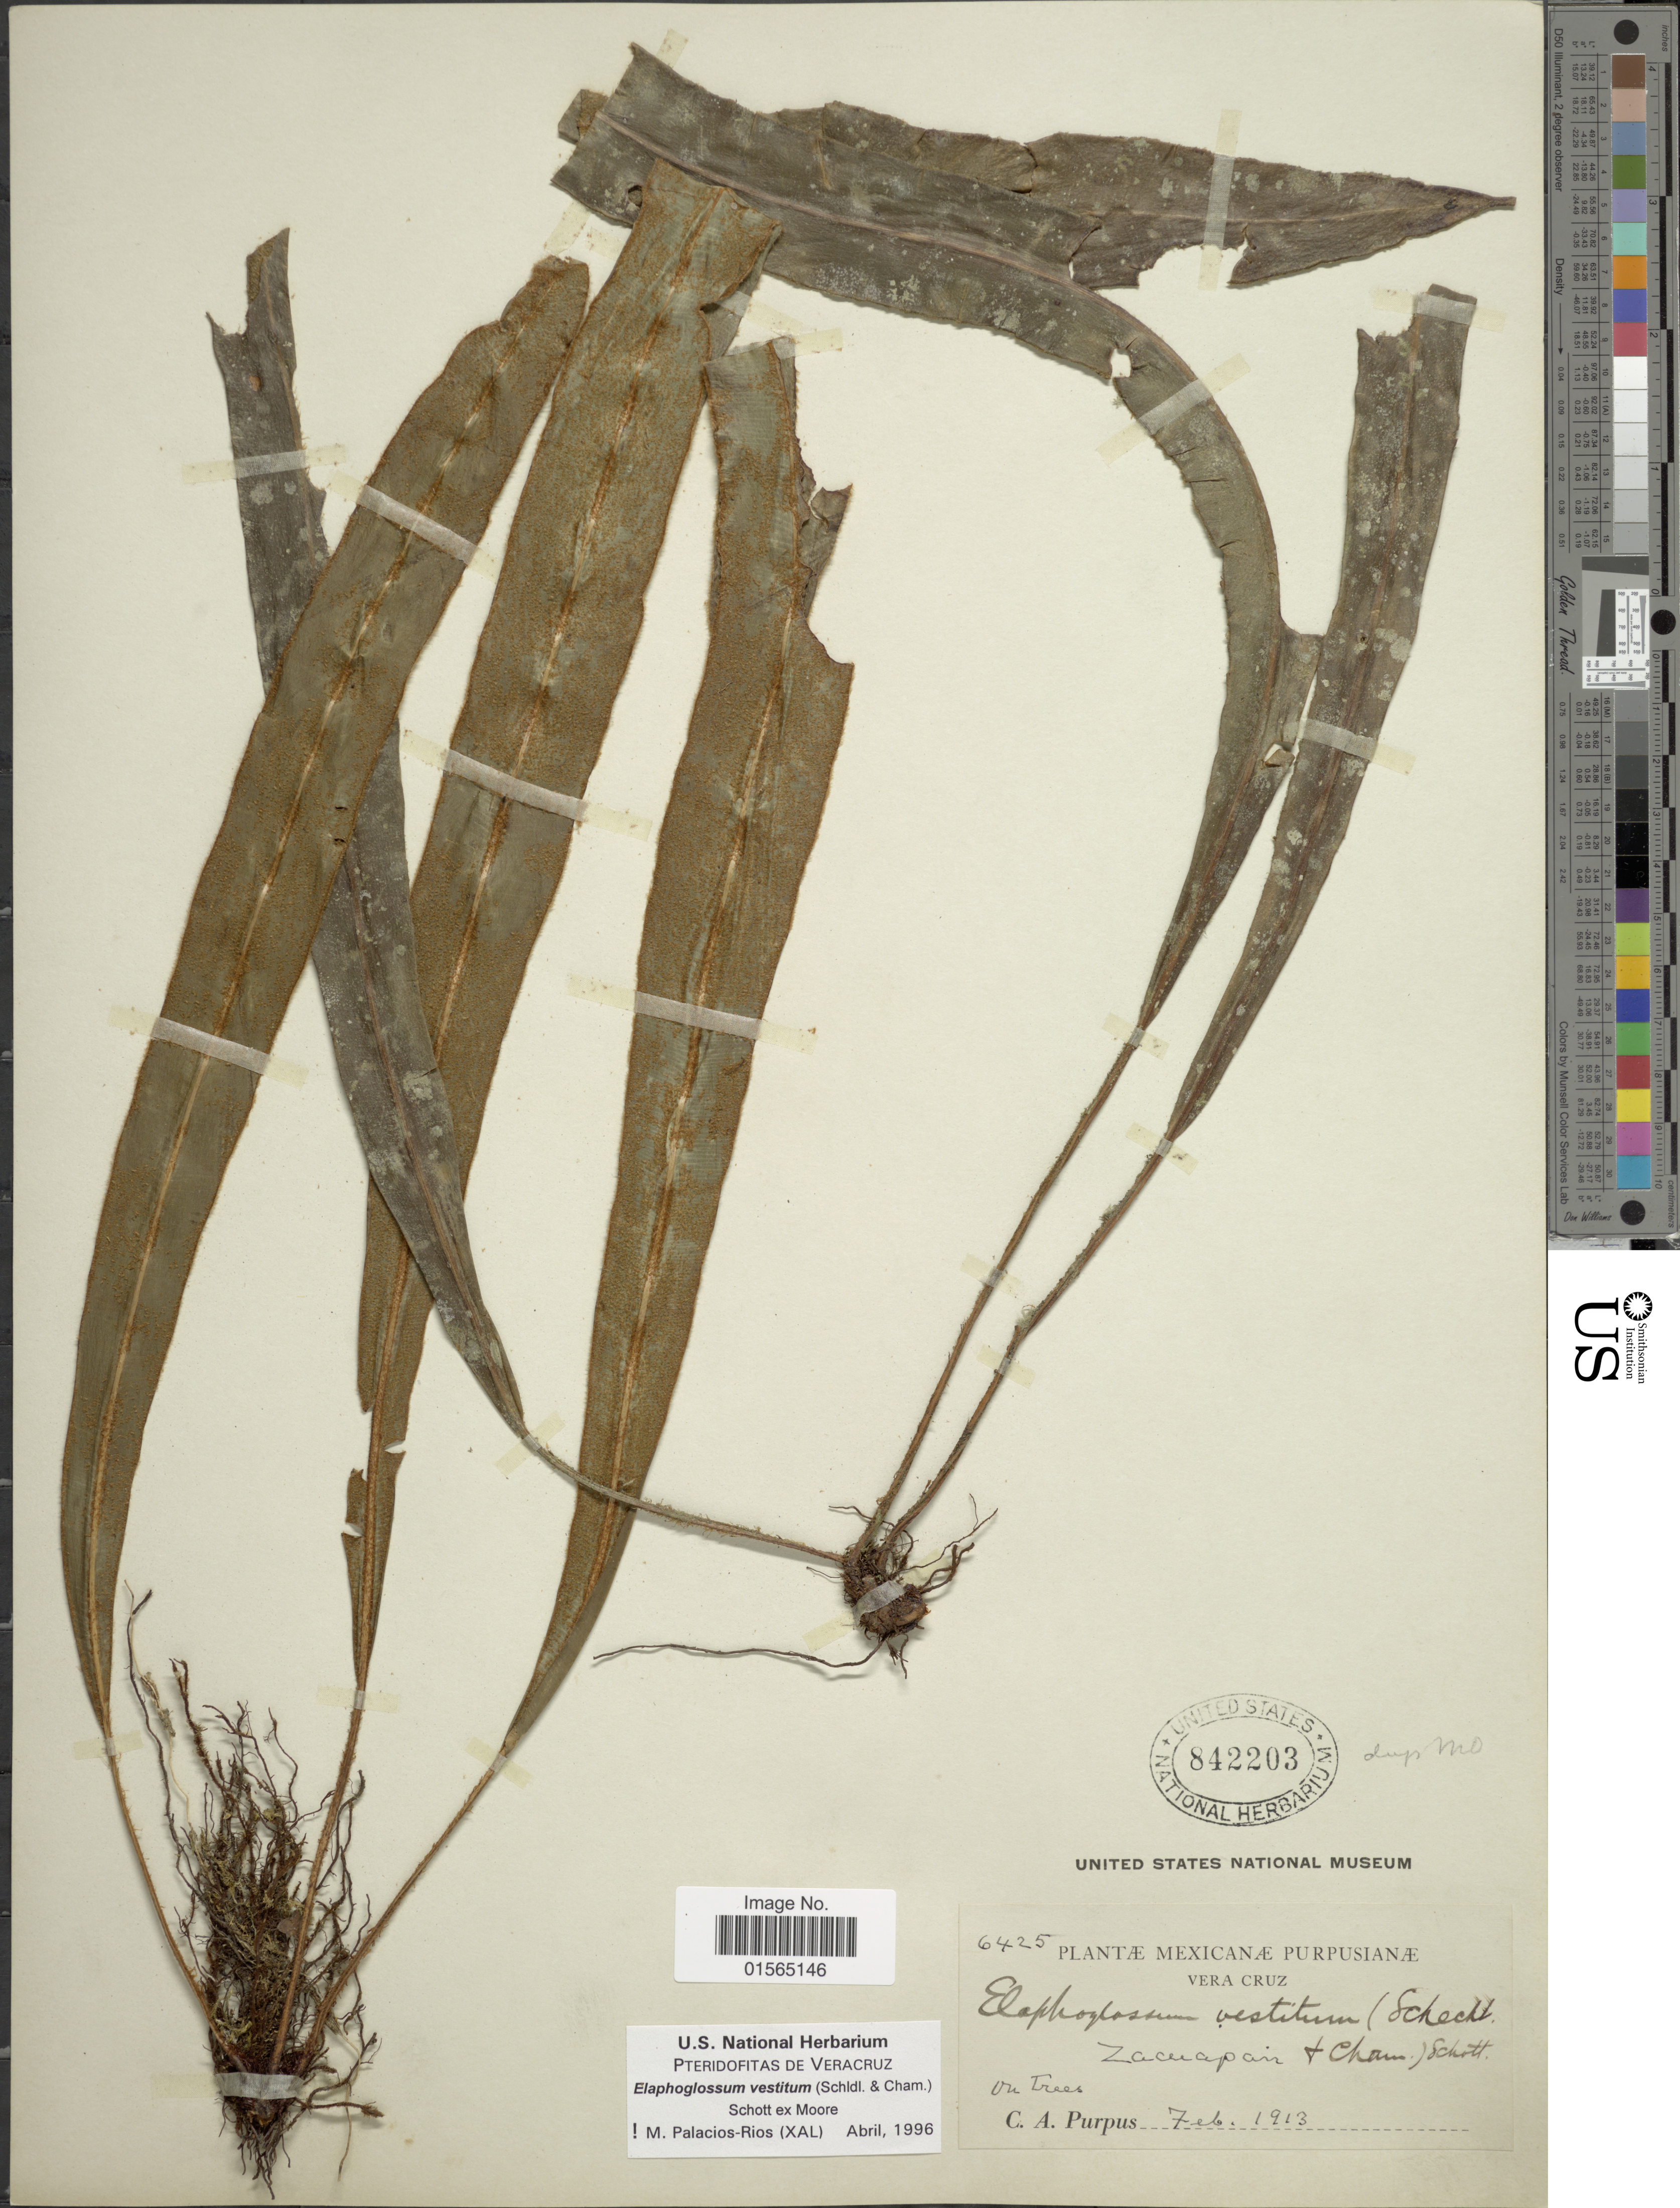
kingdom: Plantae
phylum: Tracheophyta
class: Polypodiopsida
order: Polypodiales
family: Dryopteridaceae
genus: Elaphoglossum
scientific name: Elaphoglossum vestitum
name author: (Schltdl. & Cham.) Schott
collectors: C. A. Purpus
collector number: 6425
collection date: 1913-02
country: Mexico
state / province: Veracruz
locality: Zacuapan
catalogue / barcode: US 842203